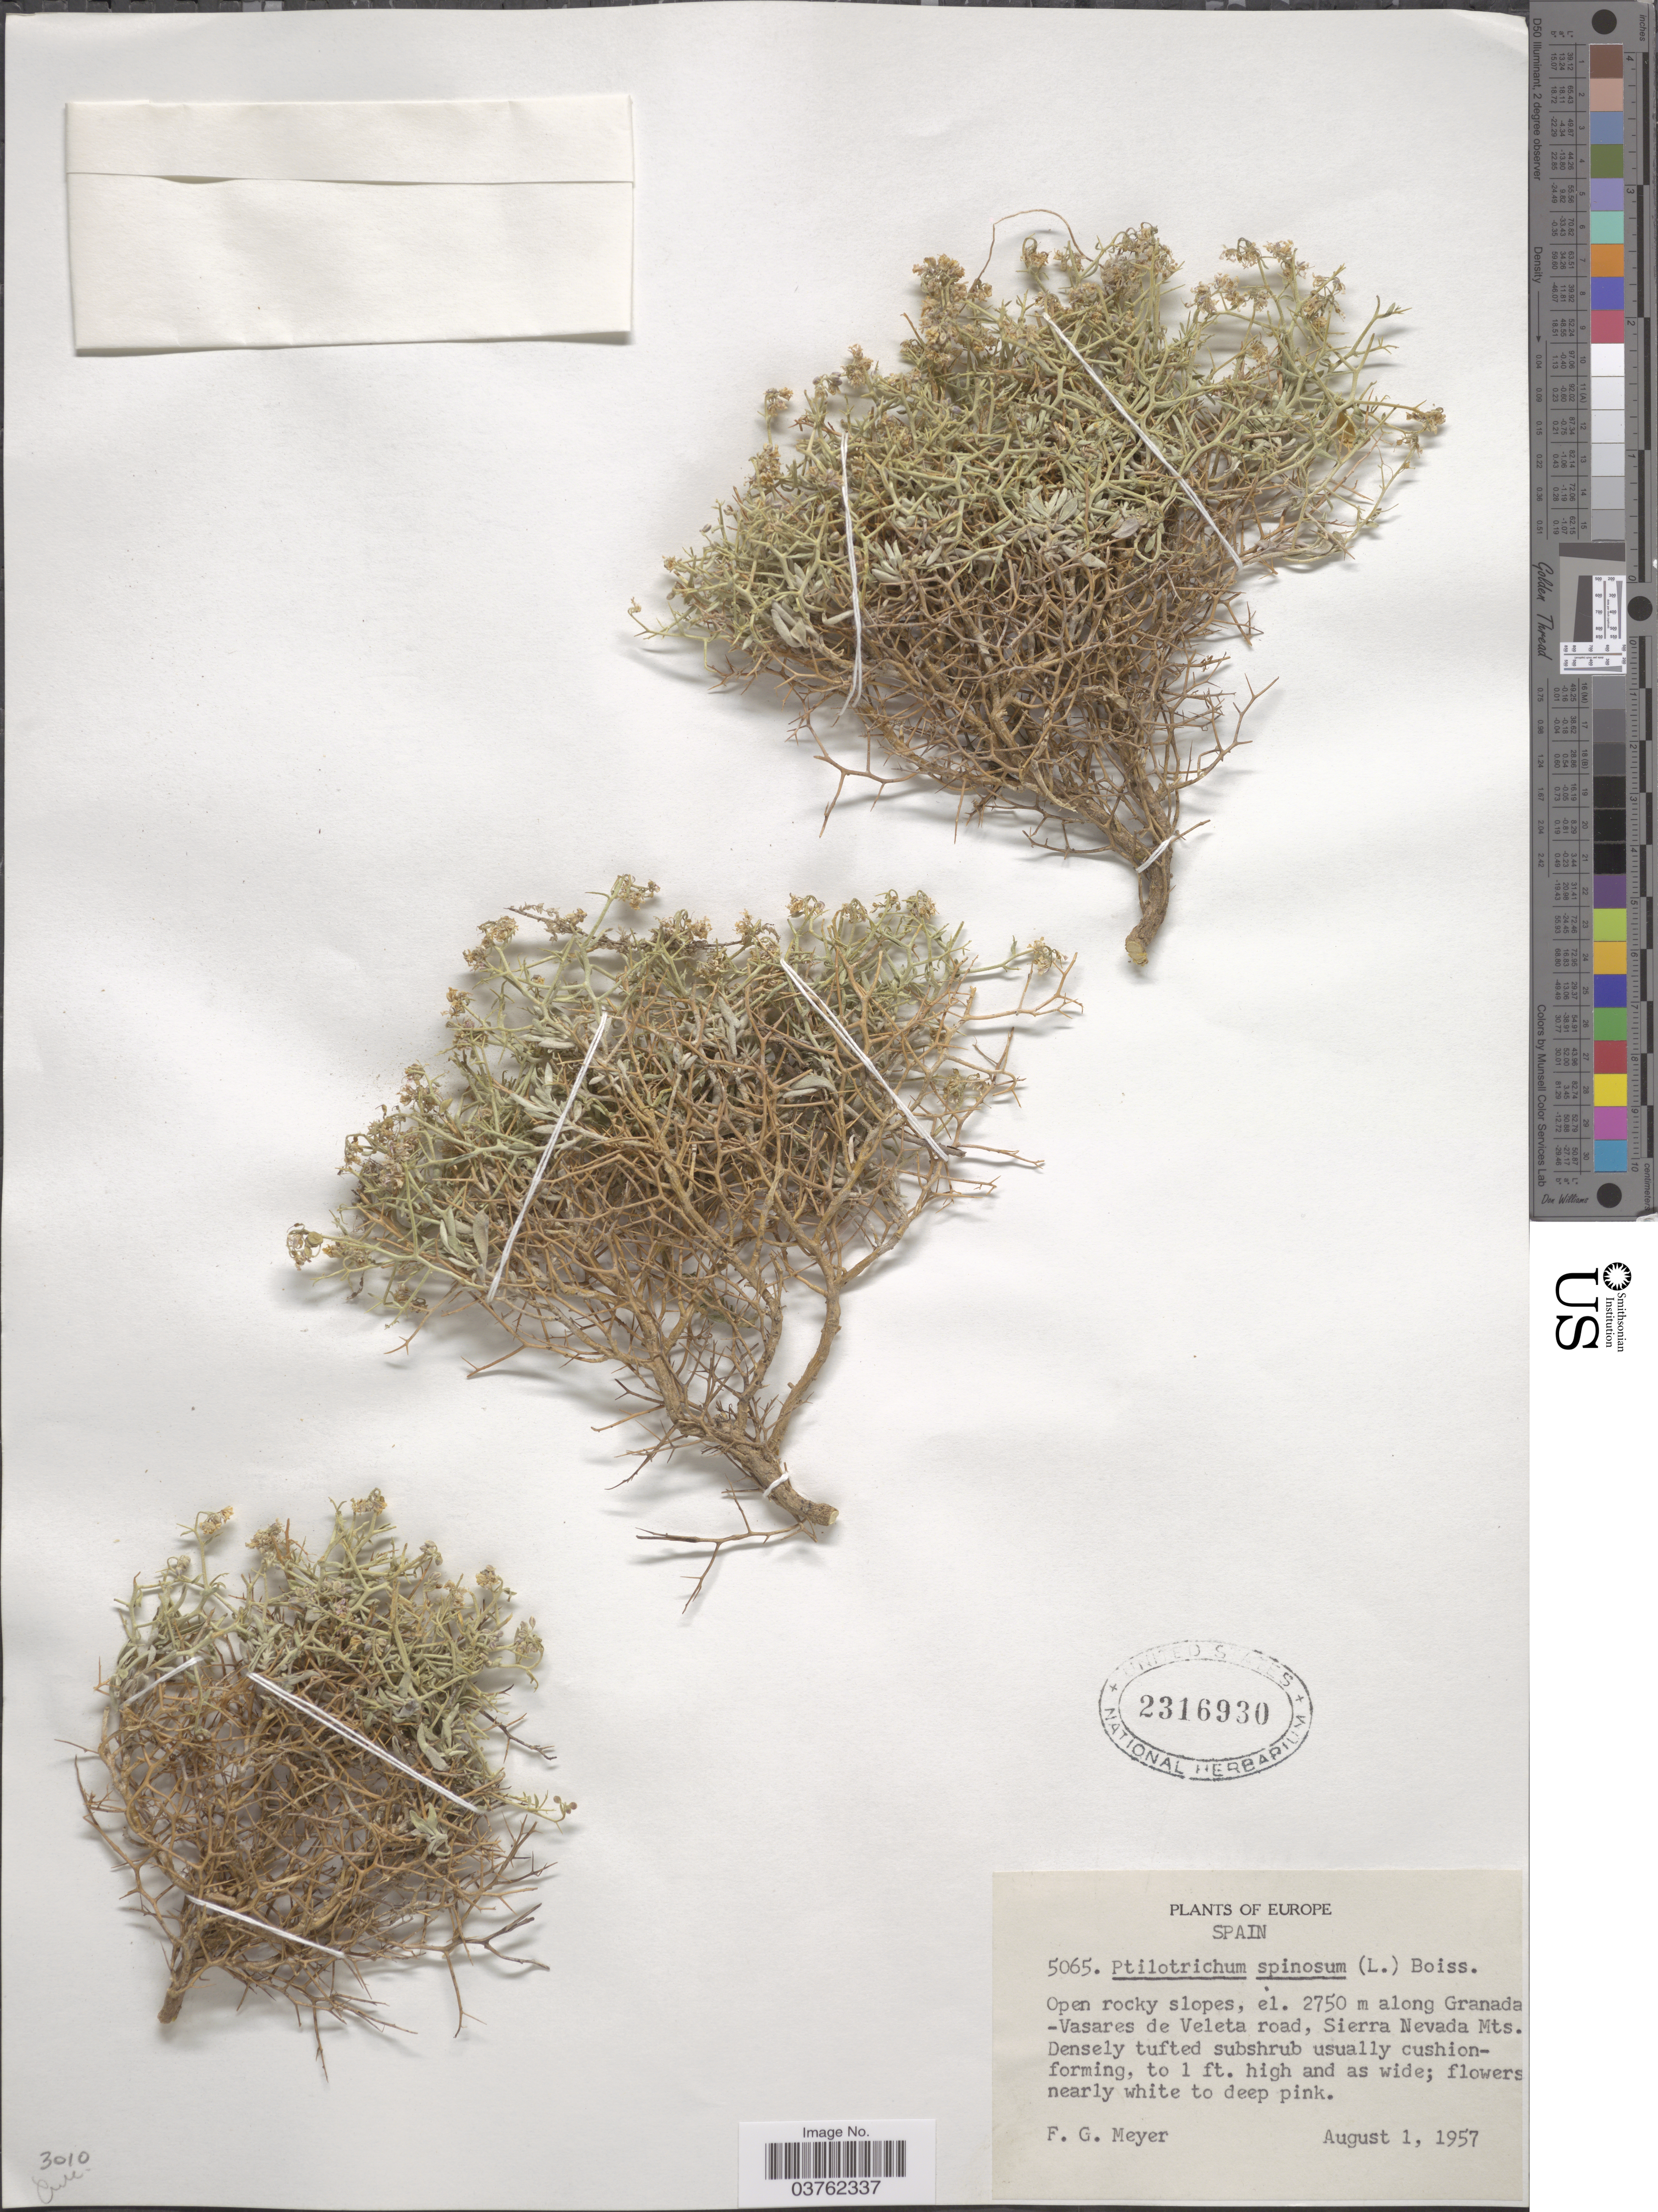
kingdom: Plantae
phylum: Tracheophyta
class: Magnoliopsida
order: Brassicales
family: Brassicaceae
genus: Ptilotrichum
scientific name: Ptilotrichum spinosum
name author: Boiss.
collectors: F. G. Meyer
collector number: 5065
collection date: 1957-08-01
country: Spain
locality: Europe. Open rocky slopes, along Granada-Vasares de Veleta road, Sierra Nevada Mts.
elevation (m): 2750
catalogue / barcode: US 2316930